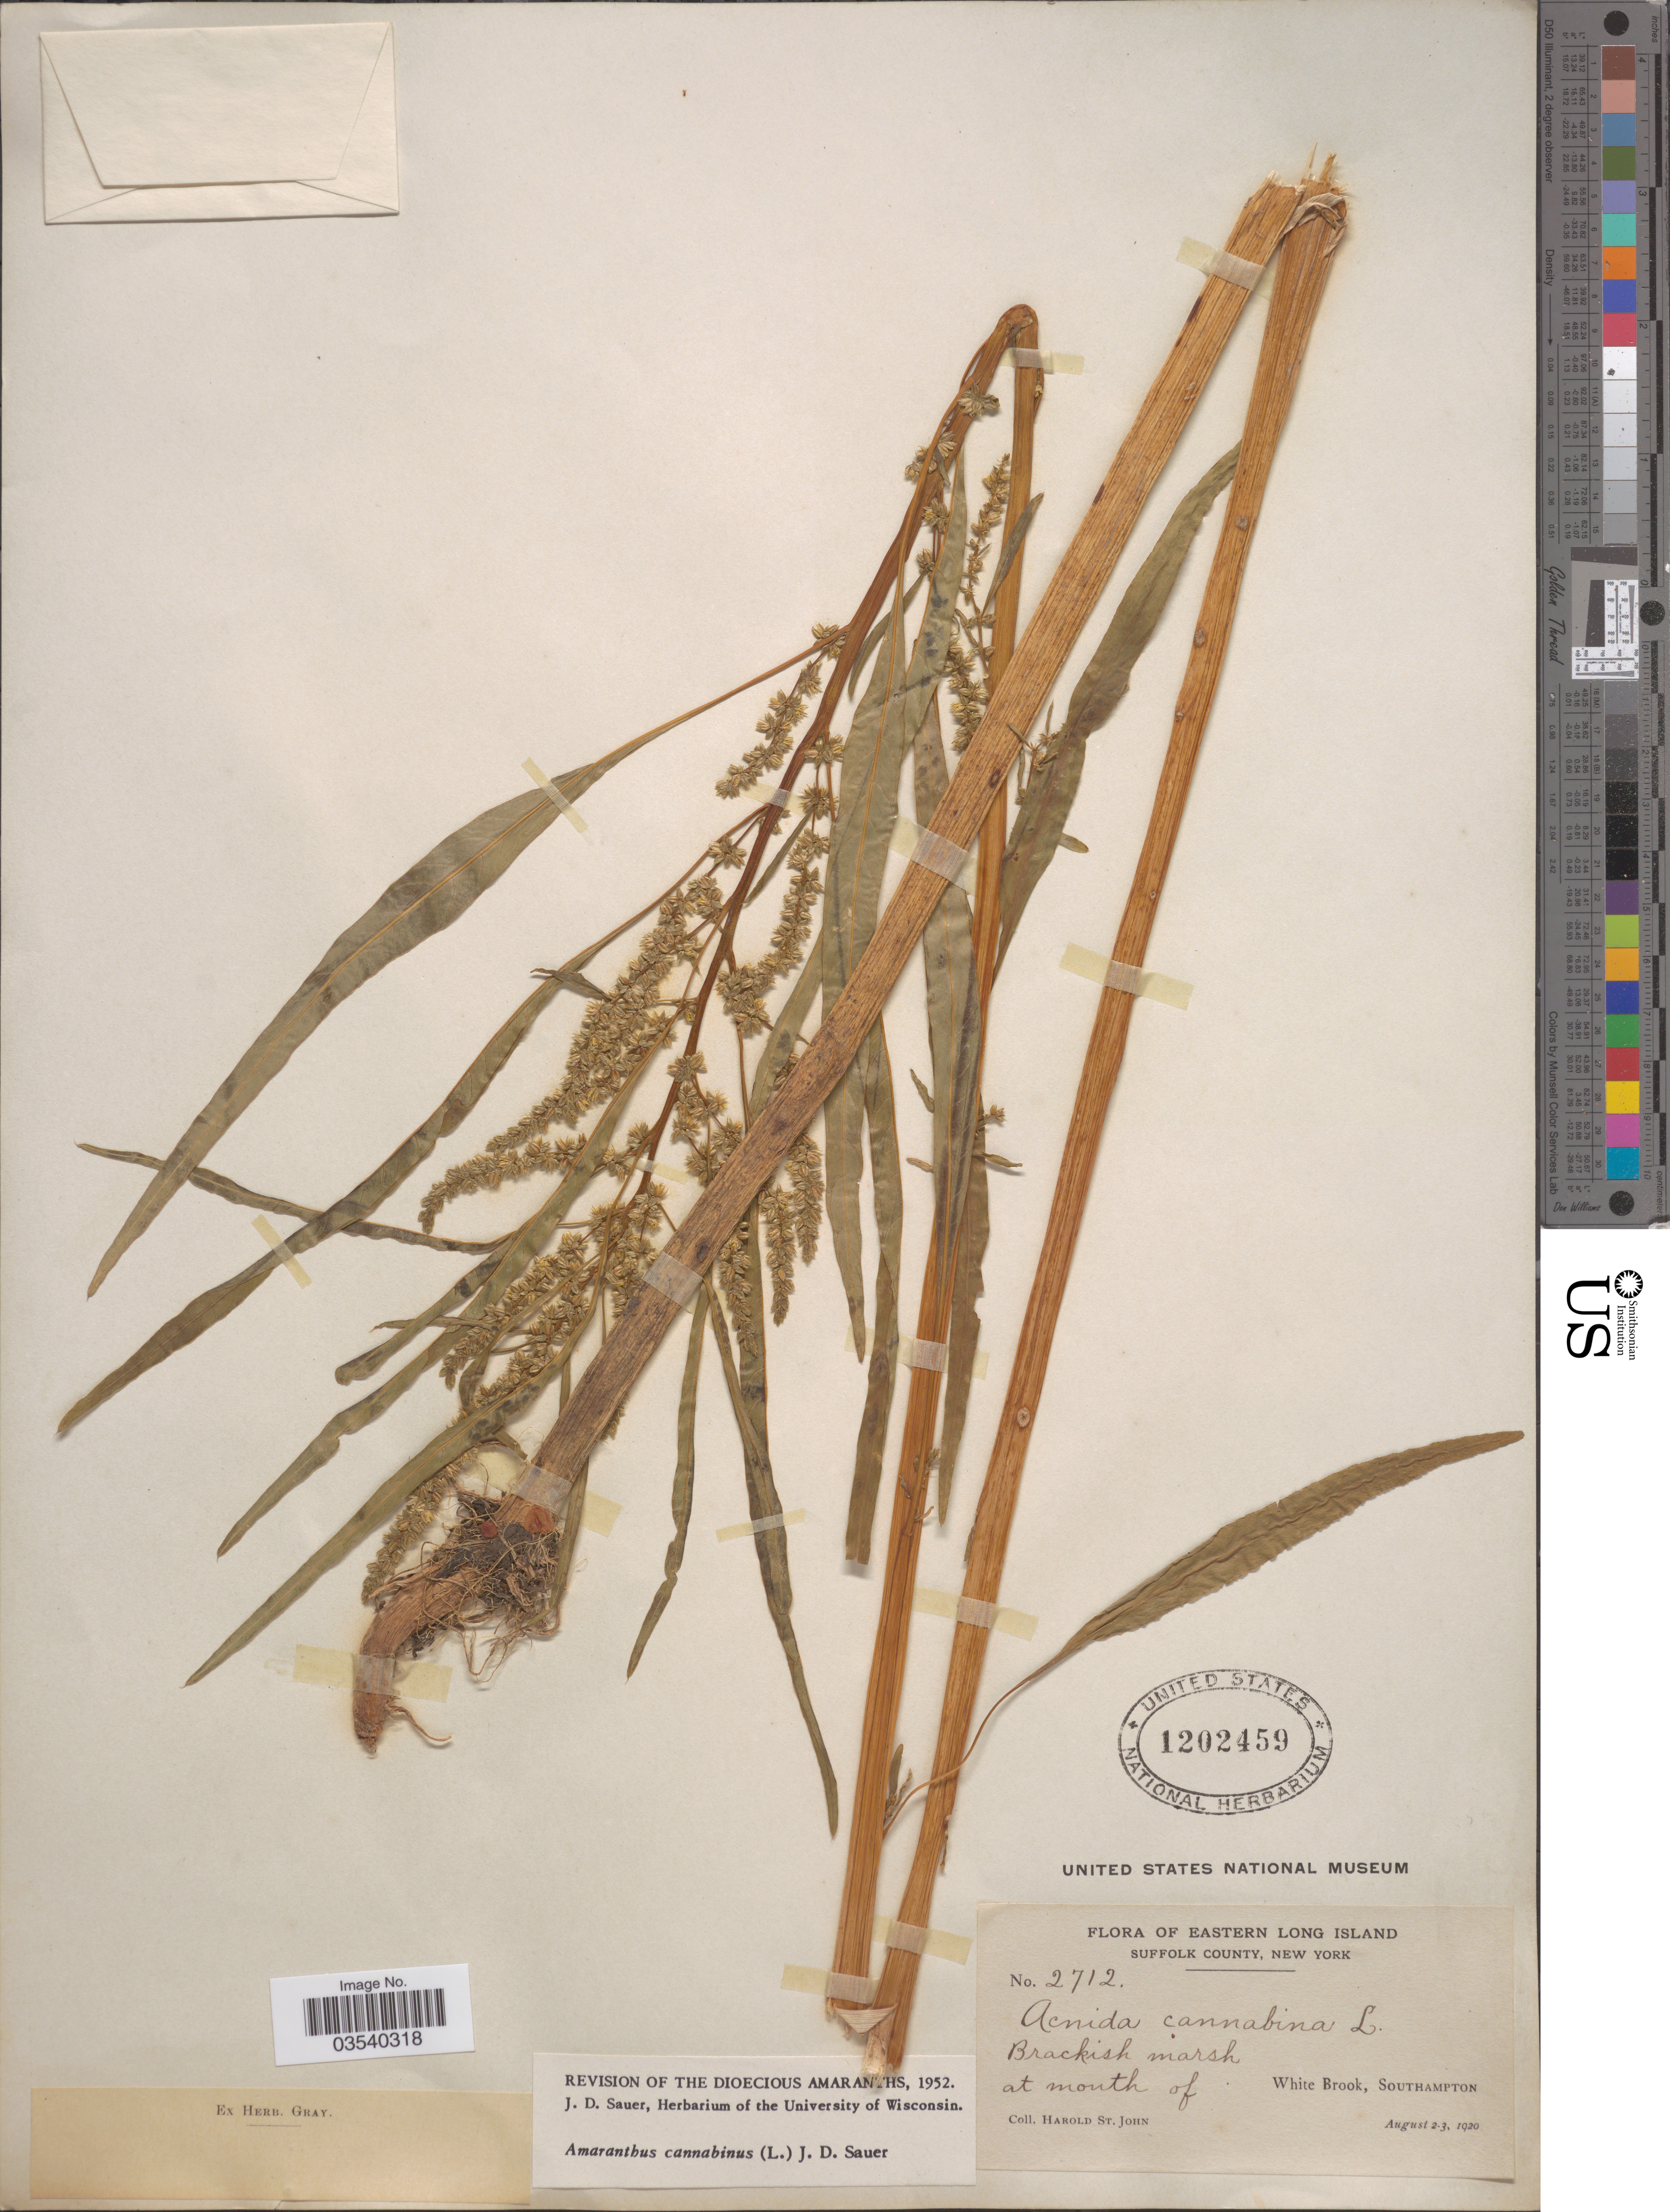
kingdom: Plantae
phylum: Tracheophyta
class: Magnoliopsida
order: Caryophyllales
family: Amaranthaceae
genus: Amaranthus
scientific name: Amaranthus cannabinus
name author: (L.) E.G. F. Sauer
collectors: H. St. John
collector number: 2712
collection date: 1920-08-02/1920-08-03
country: United States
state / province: New York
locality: Eastern Long Island. Suffolk County. Brackish marsh at mouth of White Brook, Southampton.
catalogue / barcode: US 1202459